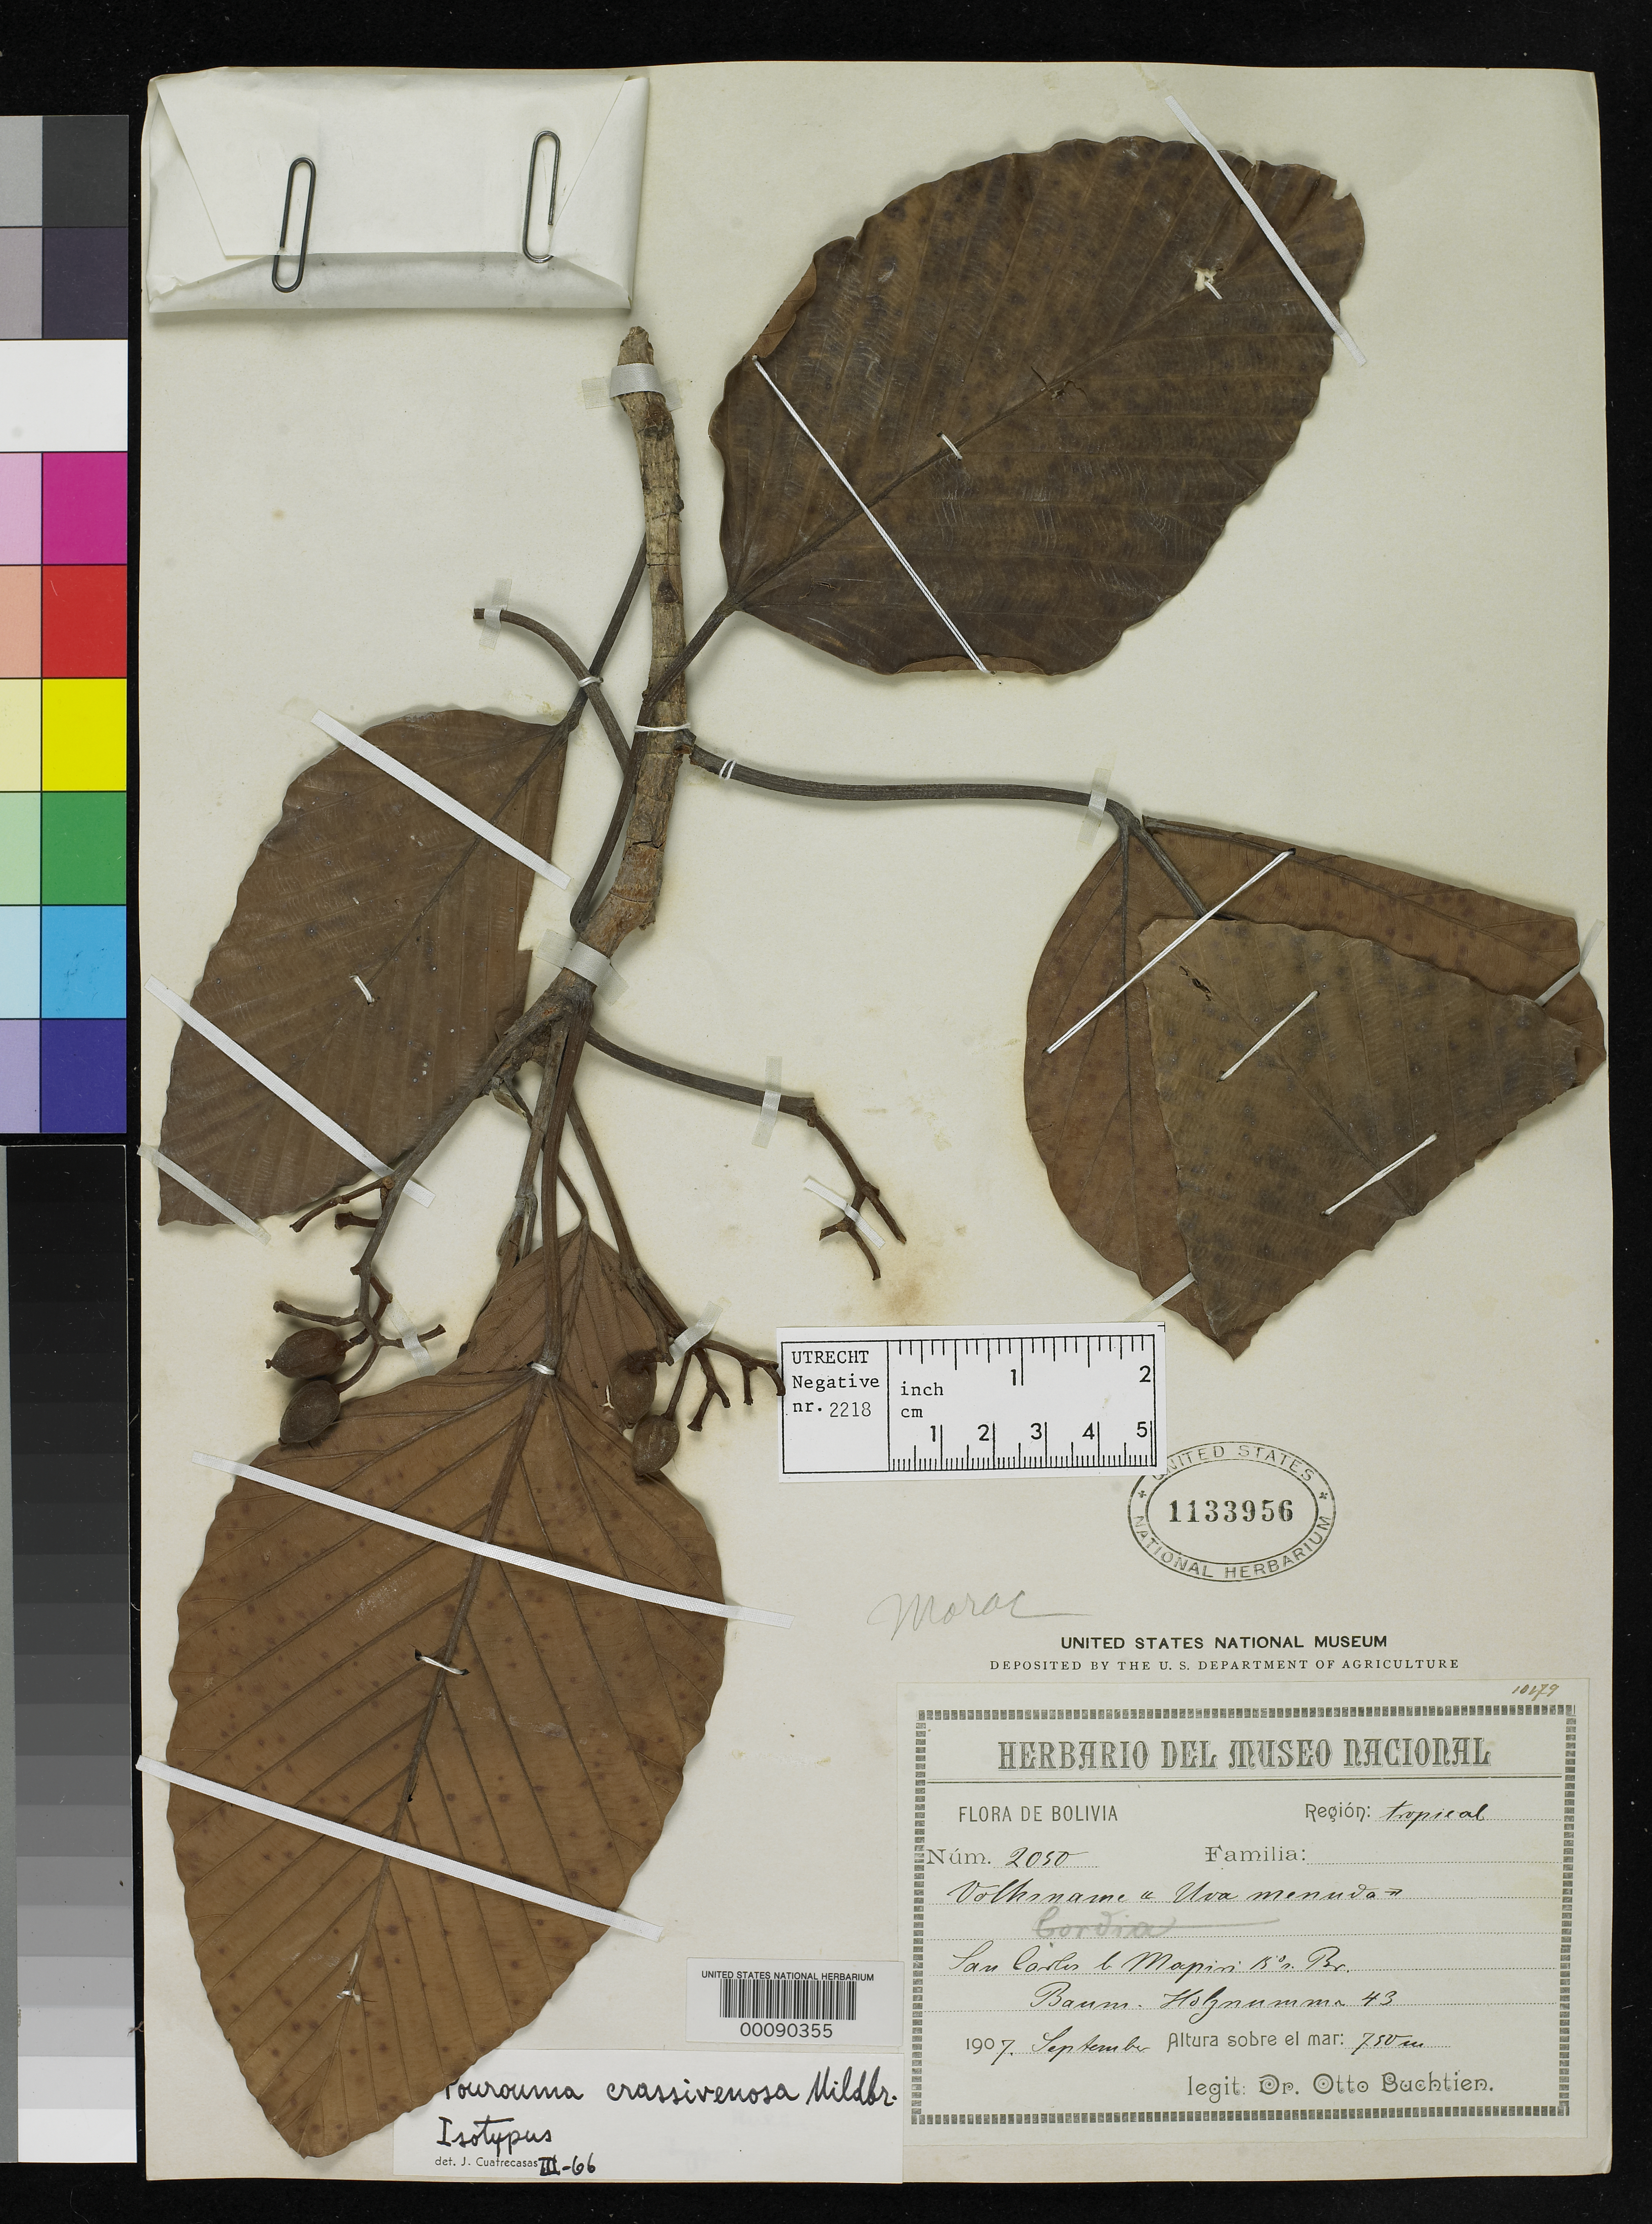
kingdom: Plantae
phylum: Tracheophyta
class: Magnoliopsida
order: Rosales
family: Urticaceae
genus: Pourouma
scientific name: Pourouma crassivenosa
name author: Mildbr.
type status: Isotype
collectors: O. Buchtien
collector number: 2050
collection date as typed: Sep 1907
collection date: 1907-09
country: Bolivia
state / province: La Paz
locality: San Carlos near Mapiri.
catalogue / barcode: US 1133956